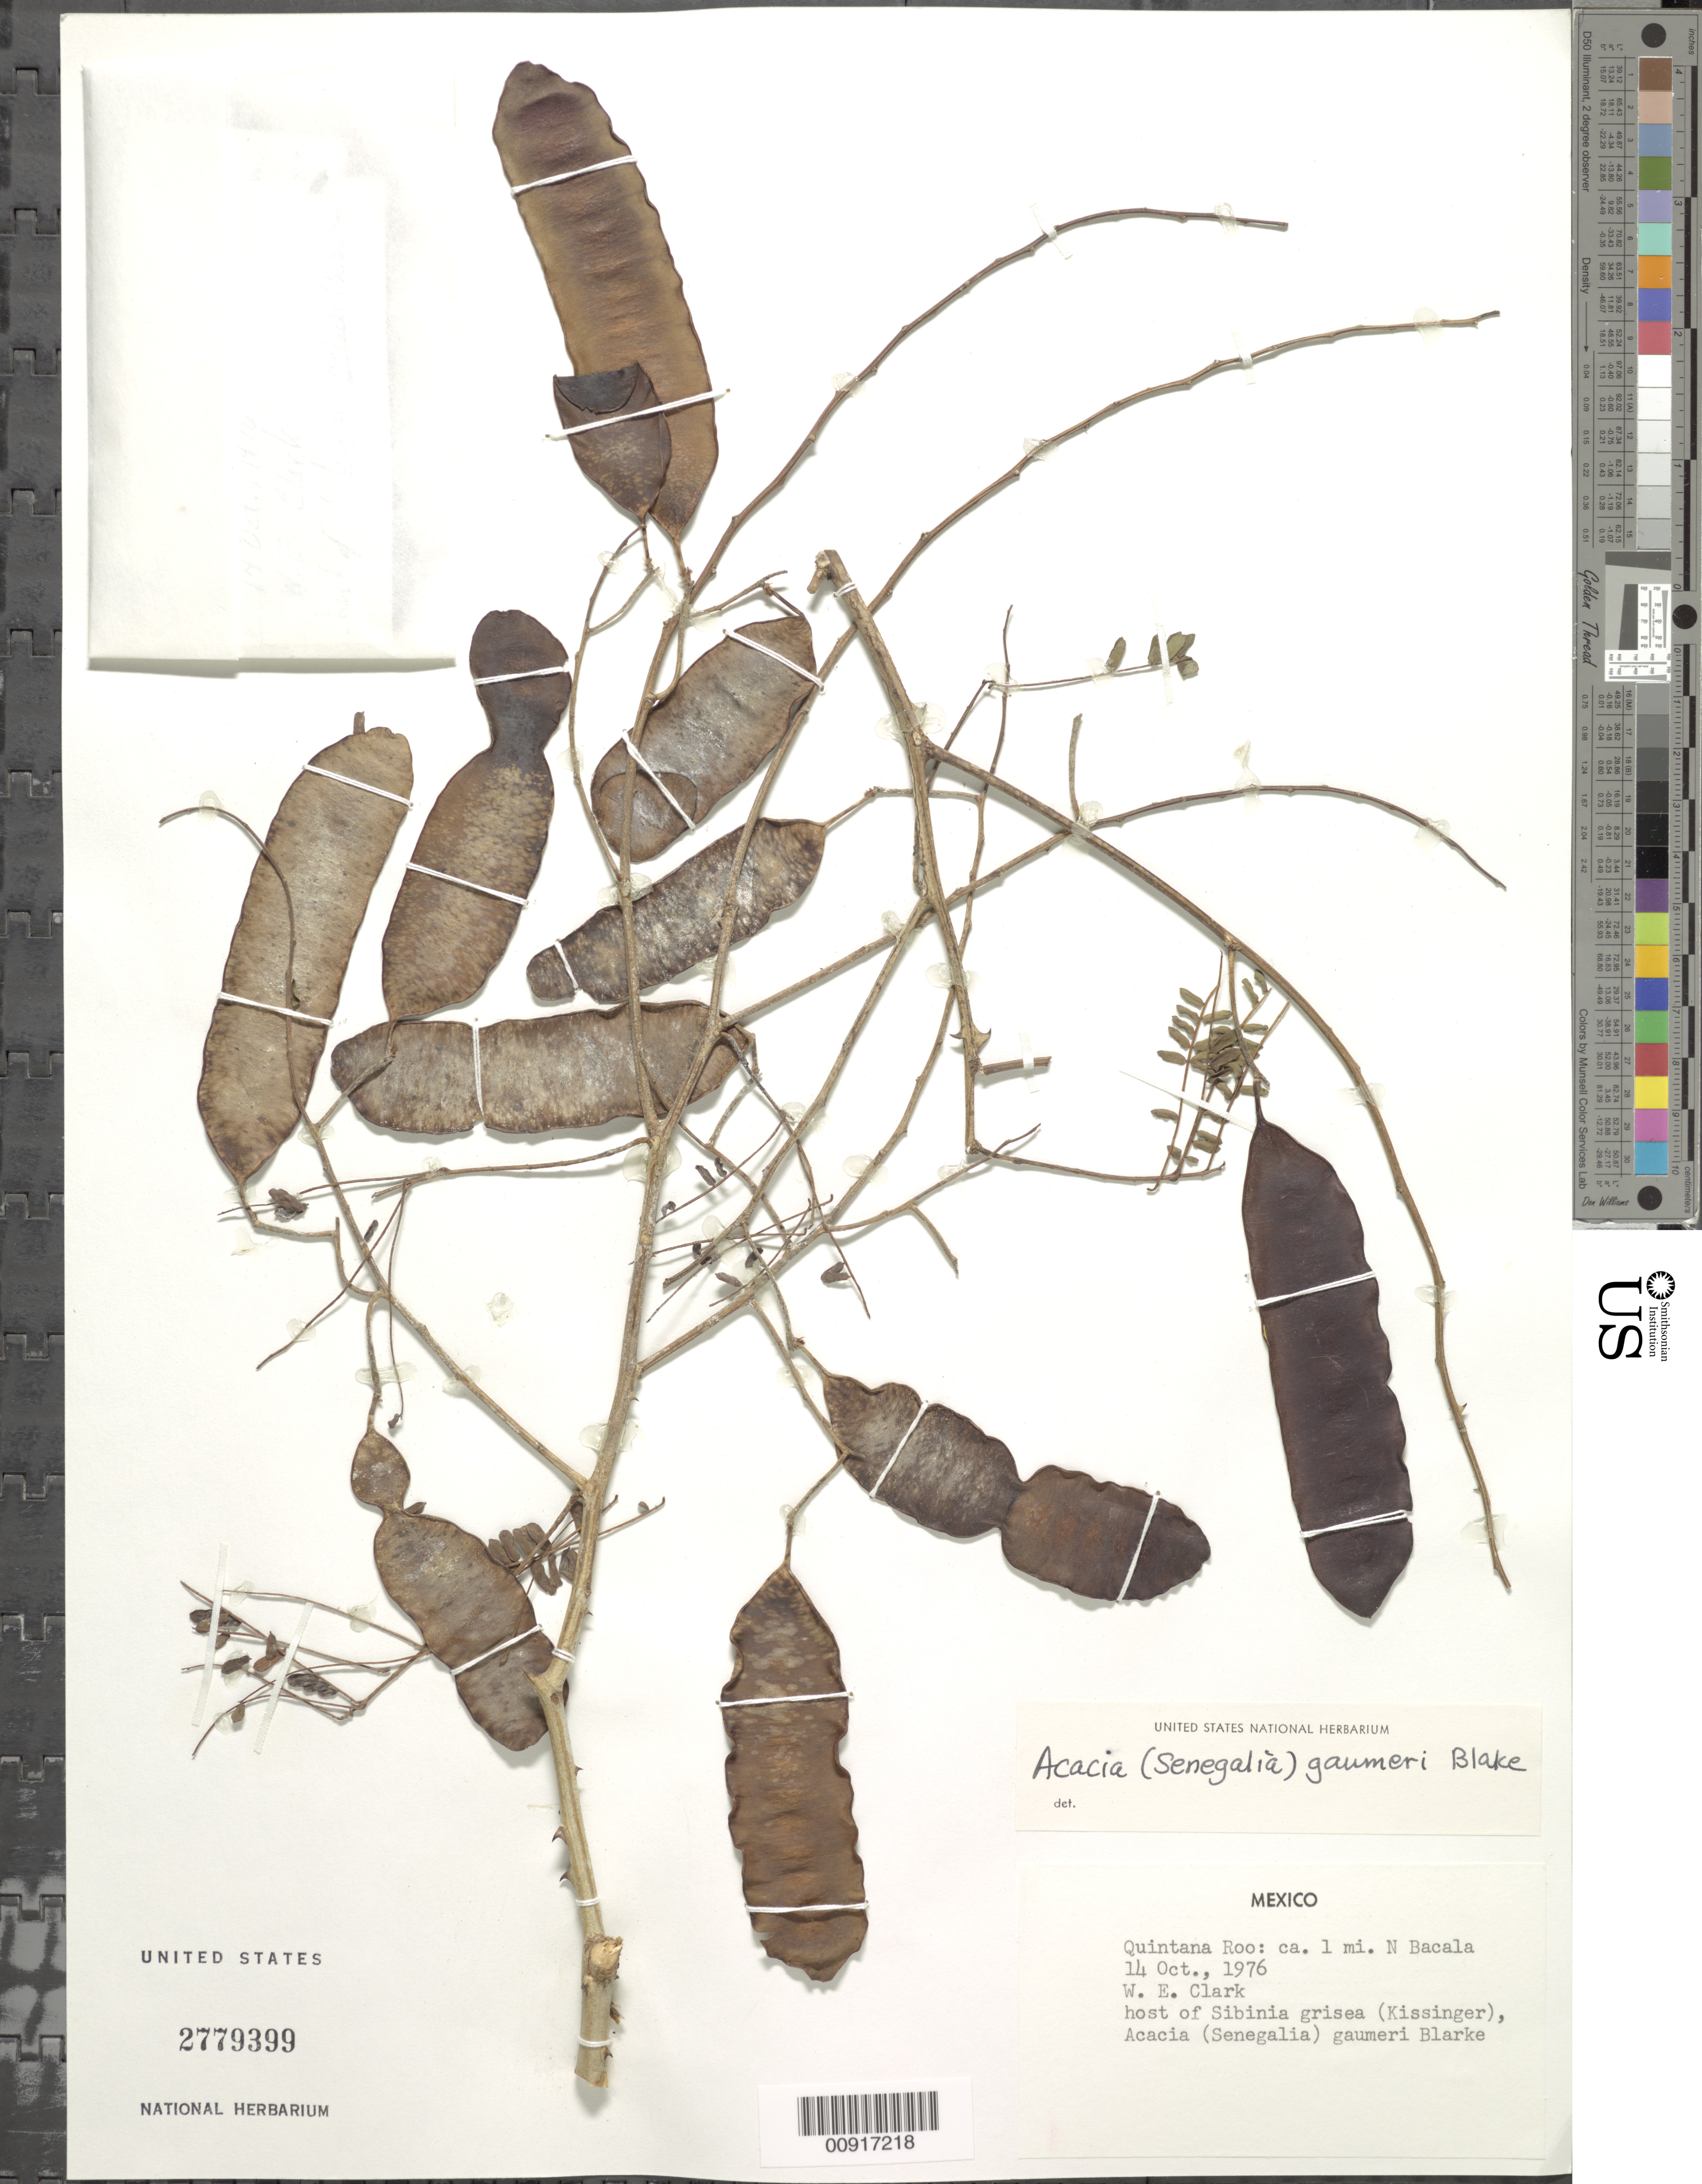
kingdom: Plantae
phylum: Tracheophyta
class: Magnoliopsida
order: Fabales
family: Fabaceae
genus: Senegalia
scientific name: Senegalia gaumeri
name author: (S.F. Blake) Britton & Rose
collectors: Clark, W. E.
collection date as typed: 14 Oct 1976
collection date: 1976-10-14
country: Mexico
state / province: Quintana Roo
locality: Quintana Roo: ca. 1 mi. N Bacala.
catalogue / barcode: US 2779399